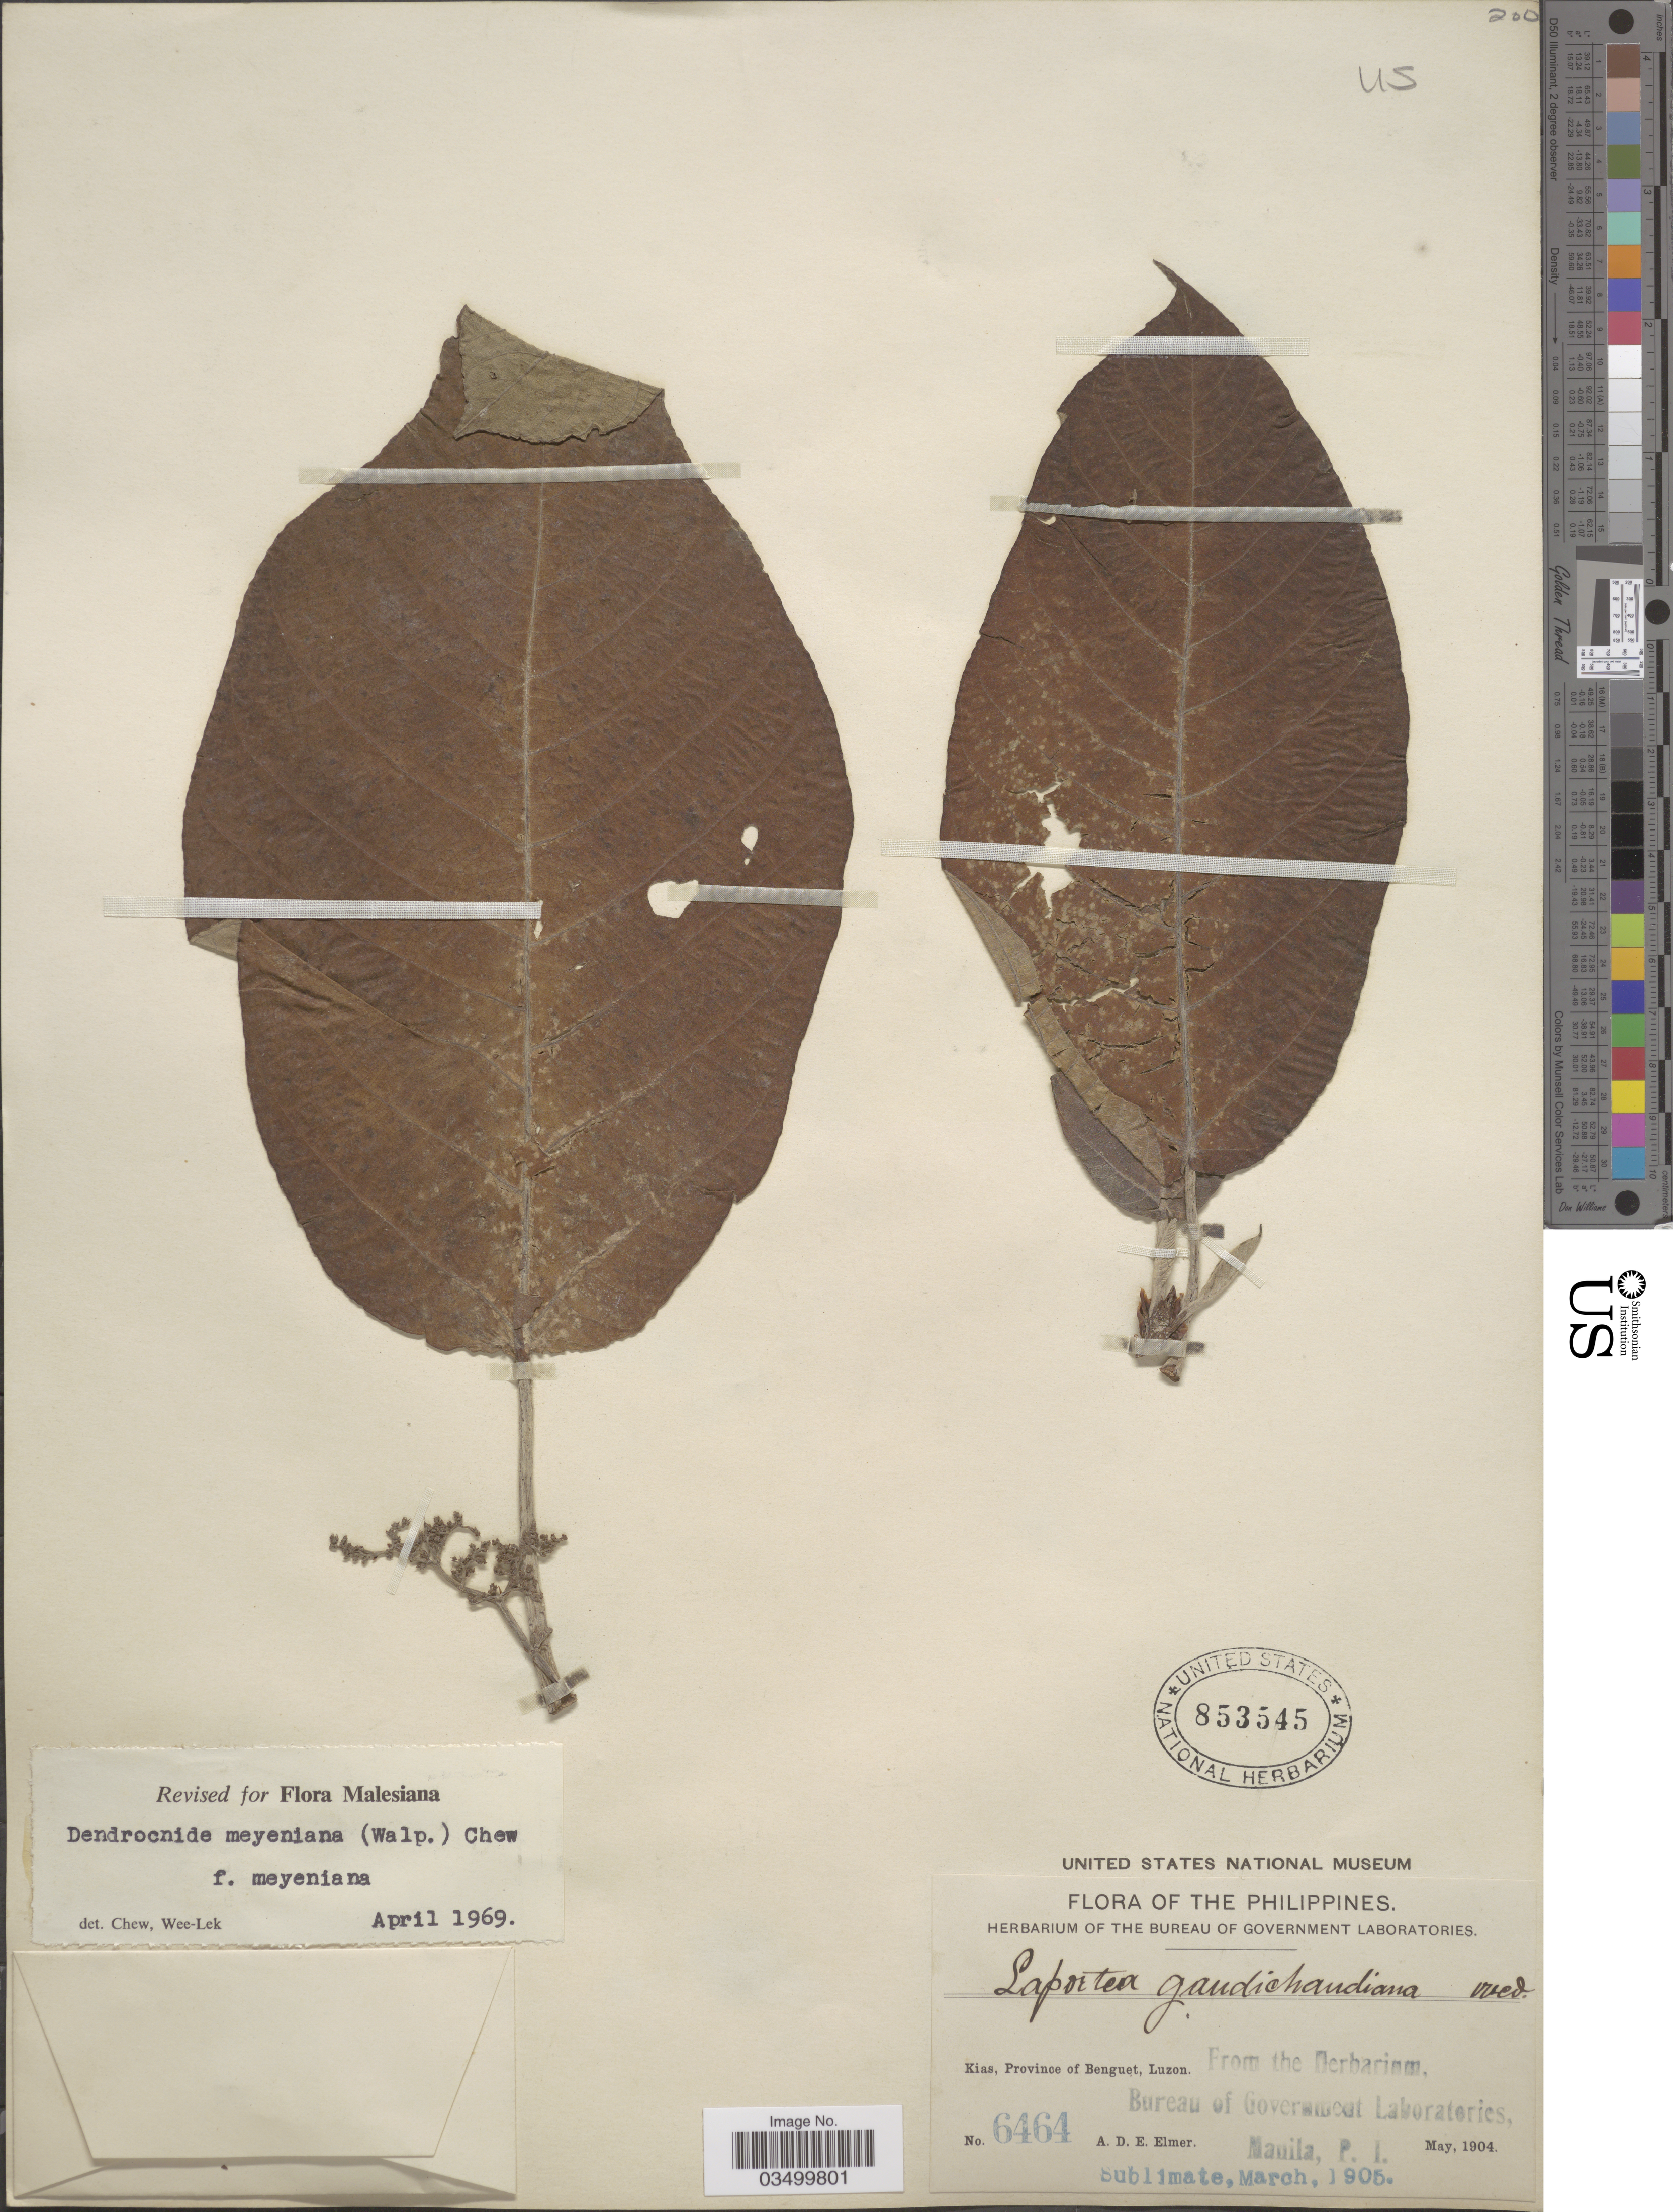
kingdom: Plantae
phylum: Tracheophyta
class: Magnoliopsida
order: Rosales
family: Urticaceae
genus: Dendrocnide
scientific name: Dendrocnide meyeniana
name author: (Walp.) Chew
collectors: A. D. E. Elmer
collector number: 6464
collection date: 1904-05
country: Philippines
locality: The Philippines. Kias, Province of Benguet, Luzon.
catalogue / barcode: US 853545